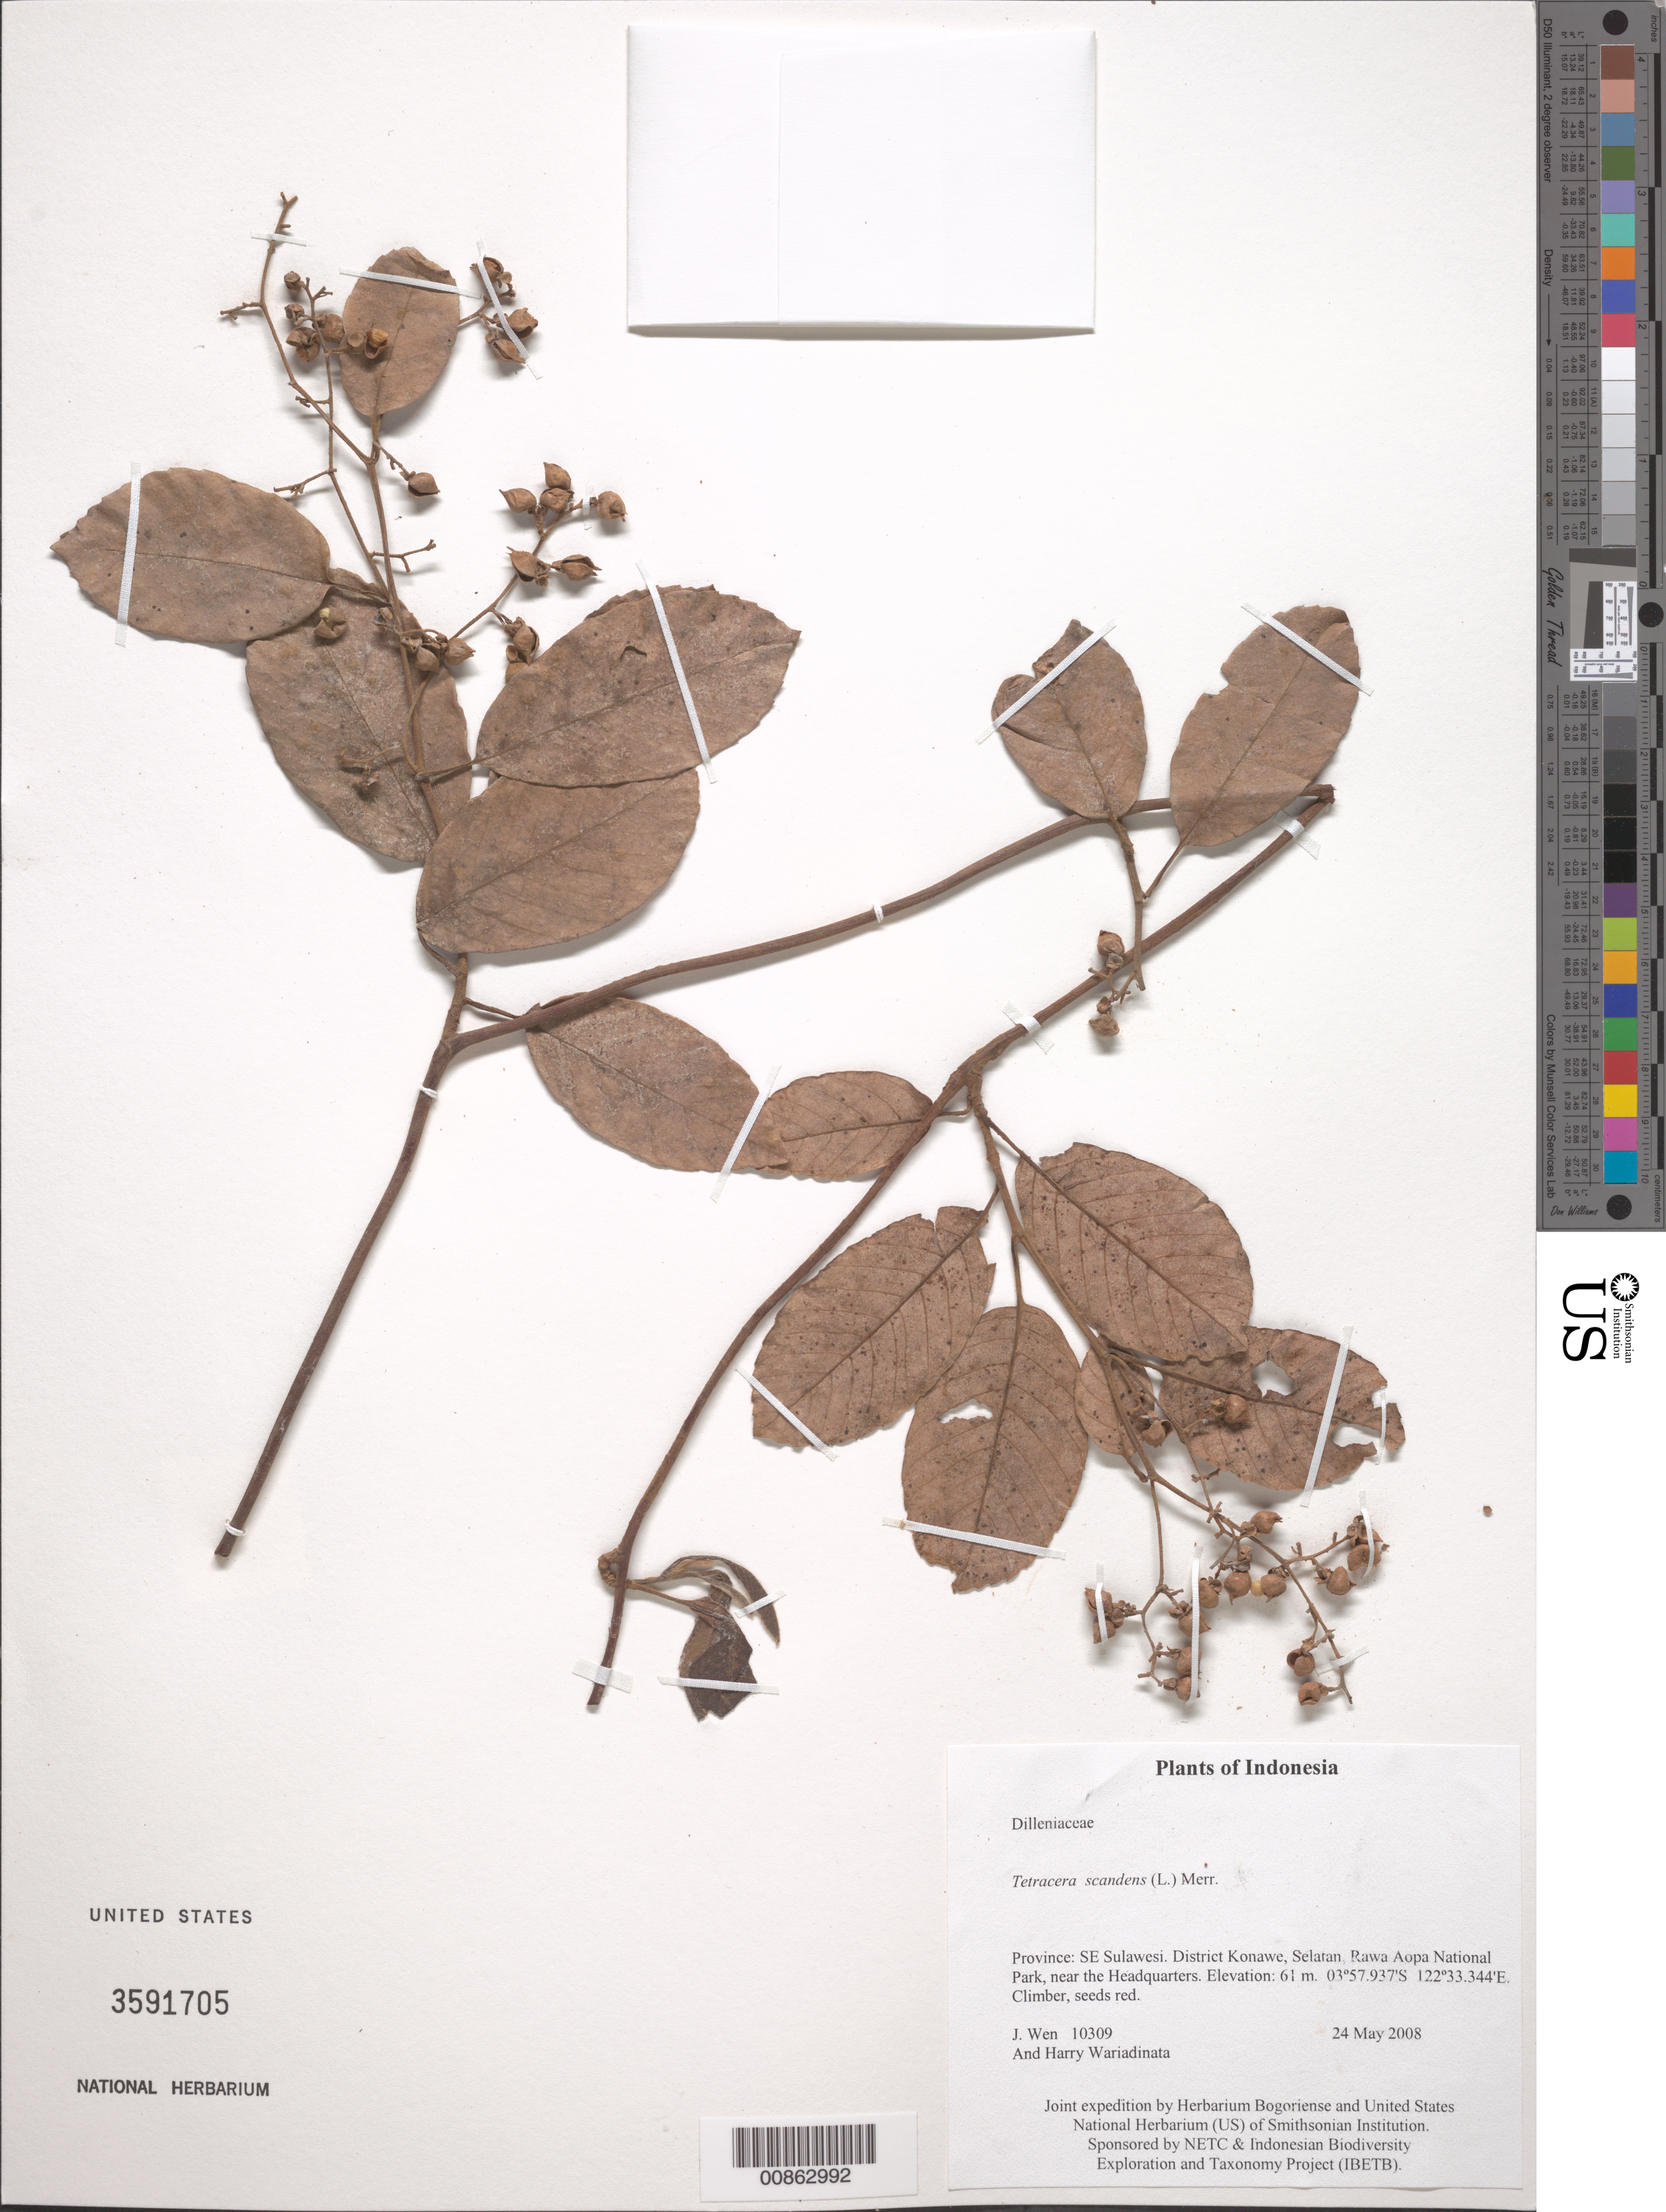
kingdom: Plantae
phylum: Tracheophyta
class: Magnoliopsida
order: Dilleniales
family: Dilleniaceae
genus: Tetracera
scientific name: Tetracera scandens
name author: (L.) Merr.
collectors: J. Wen & H. Wariadinata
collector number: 10309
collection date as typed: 24 May 2008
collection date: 2008-05-24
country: Indonesia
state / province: Sulawesi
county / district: Sulawesi Tenggara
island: Sulawesi [Celebes]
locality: District Konawe, Selatan, Rawa Aopa National Park, near the Headquarters.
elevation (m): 61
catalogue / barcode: US 3591705